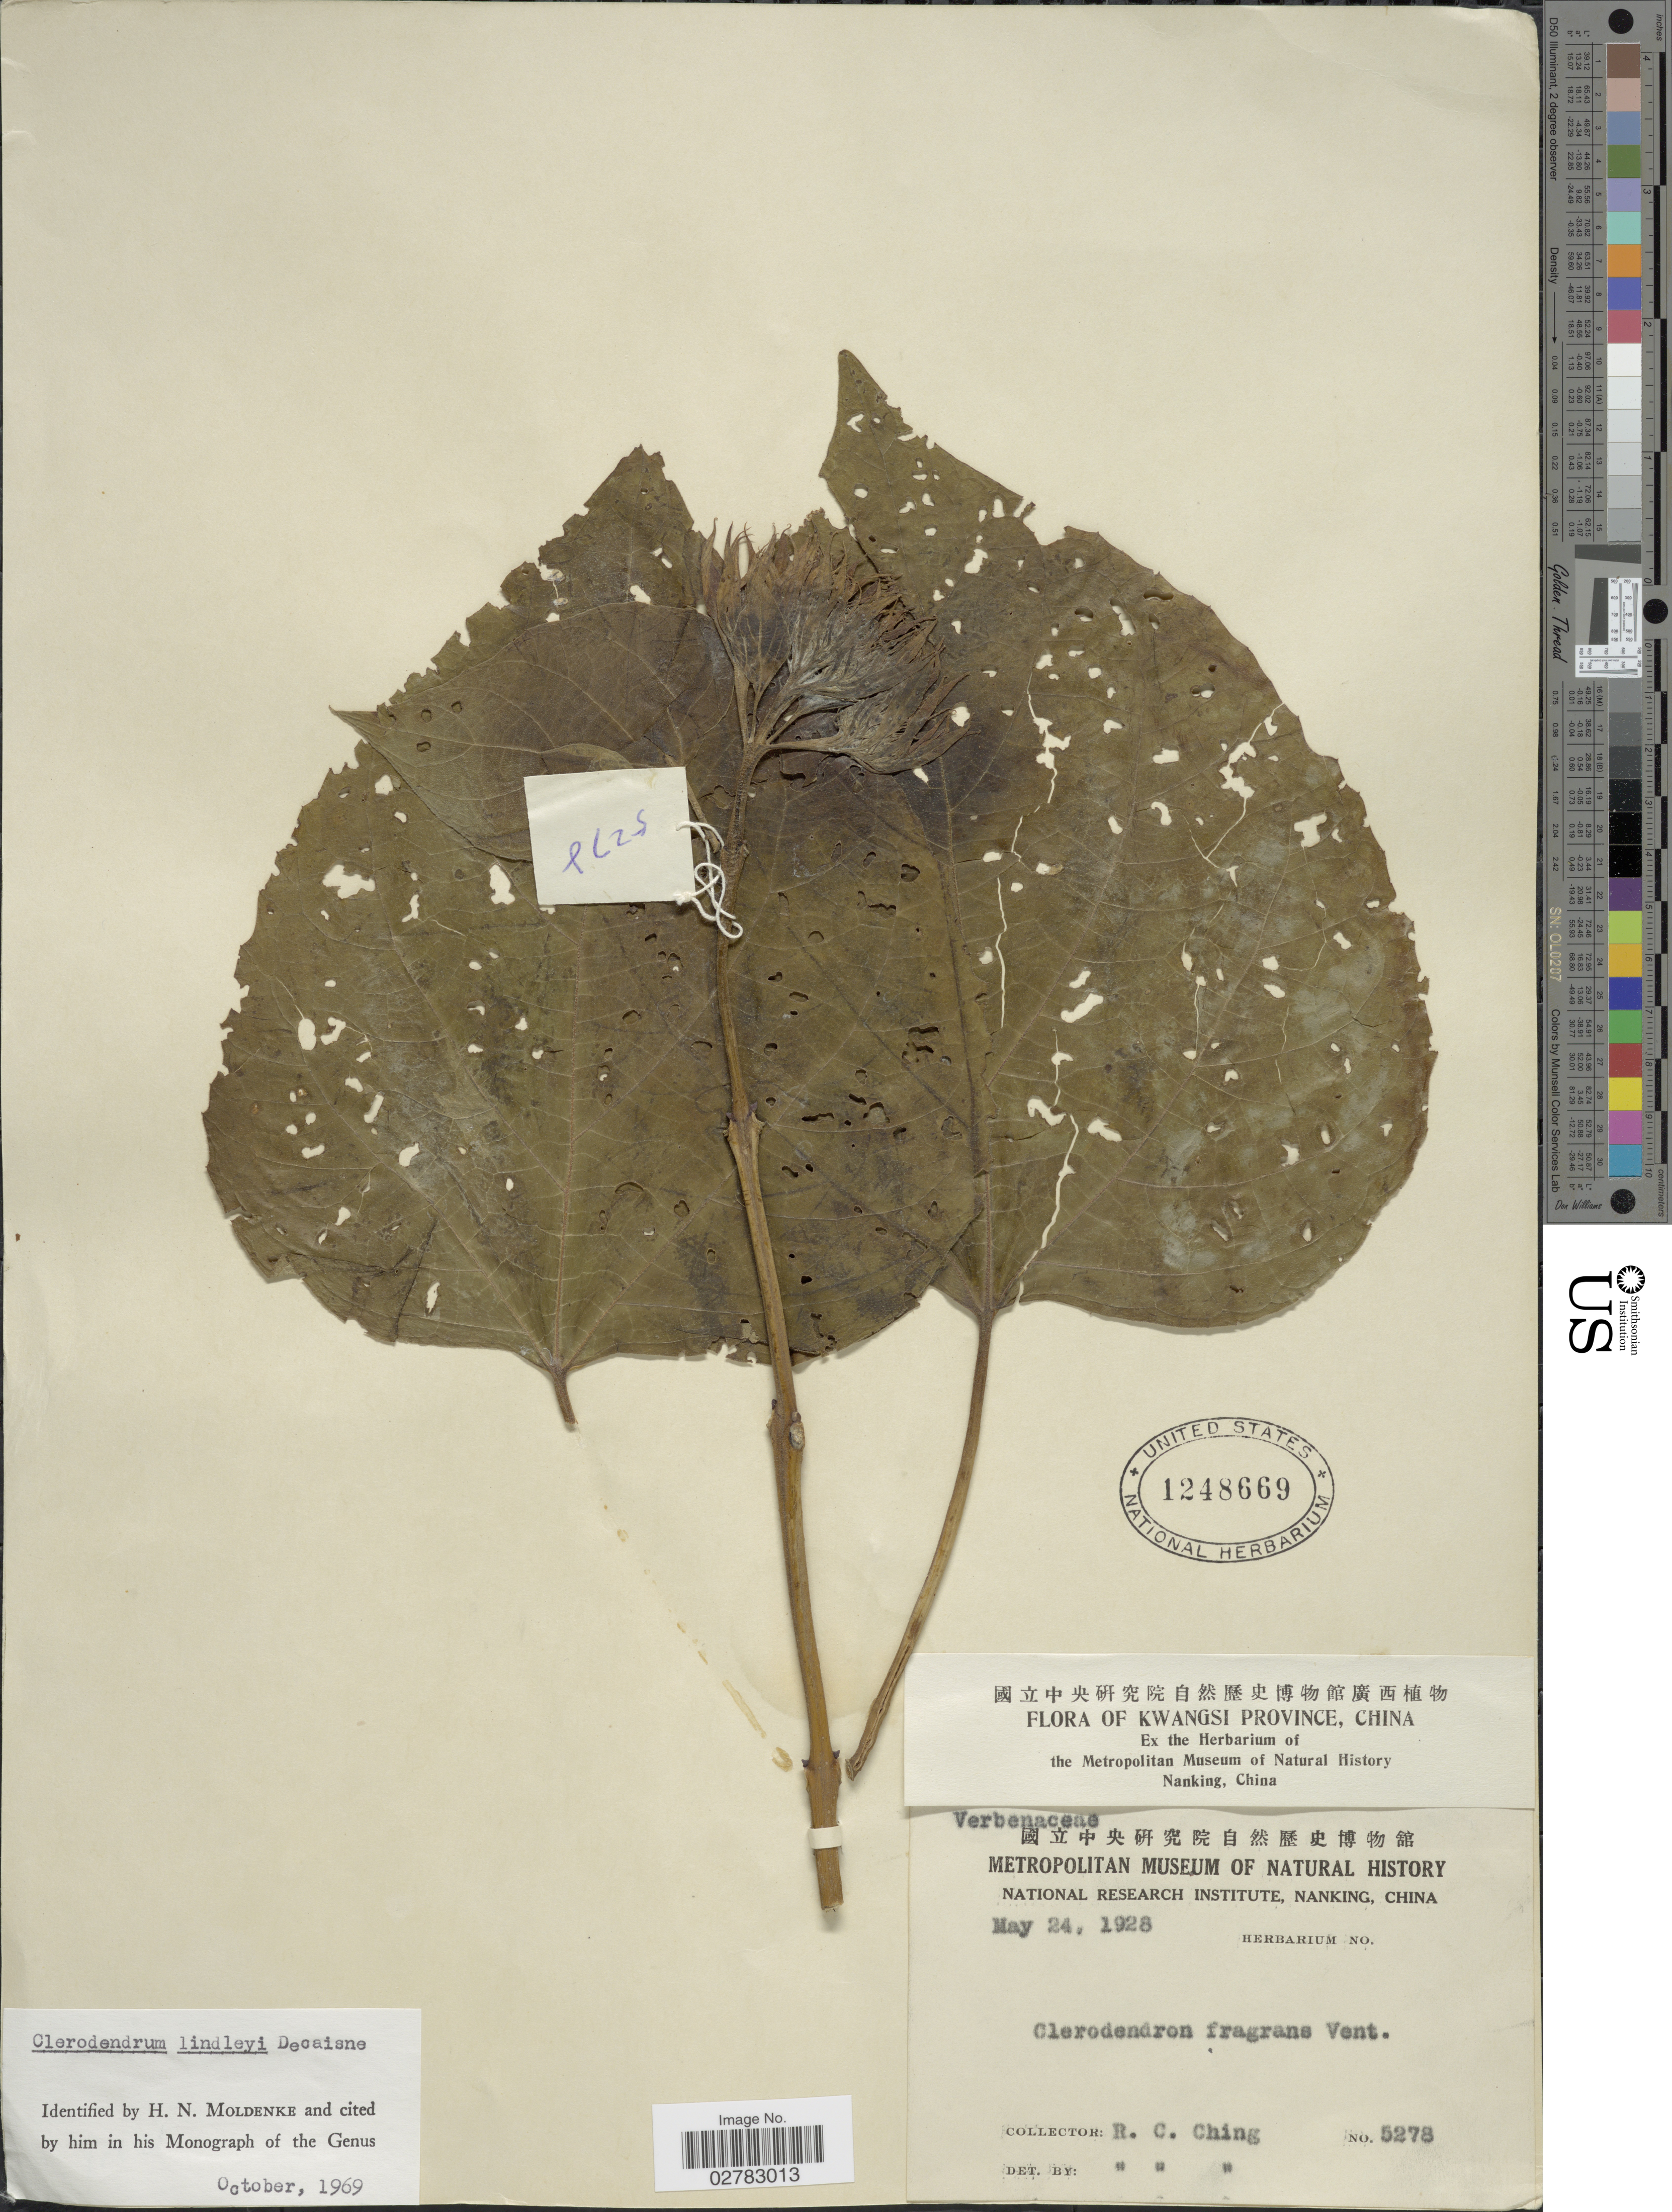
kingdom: Plantae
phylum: Tracheophyta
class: Magnoliopsida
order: Lamiales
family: Lamiaceae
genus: Clerodendrum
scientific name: Clerodendrum lindleyi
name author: Decne. ex Planch.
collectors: R. C. Ching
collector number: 5278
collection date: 1928-05-24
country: China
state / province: Guangxi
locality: Kwangsi Province.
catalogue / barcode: US 1248669